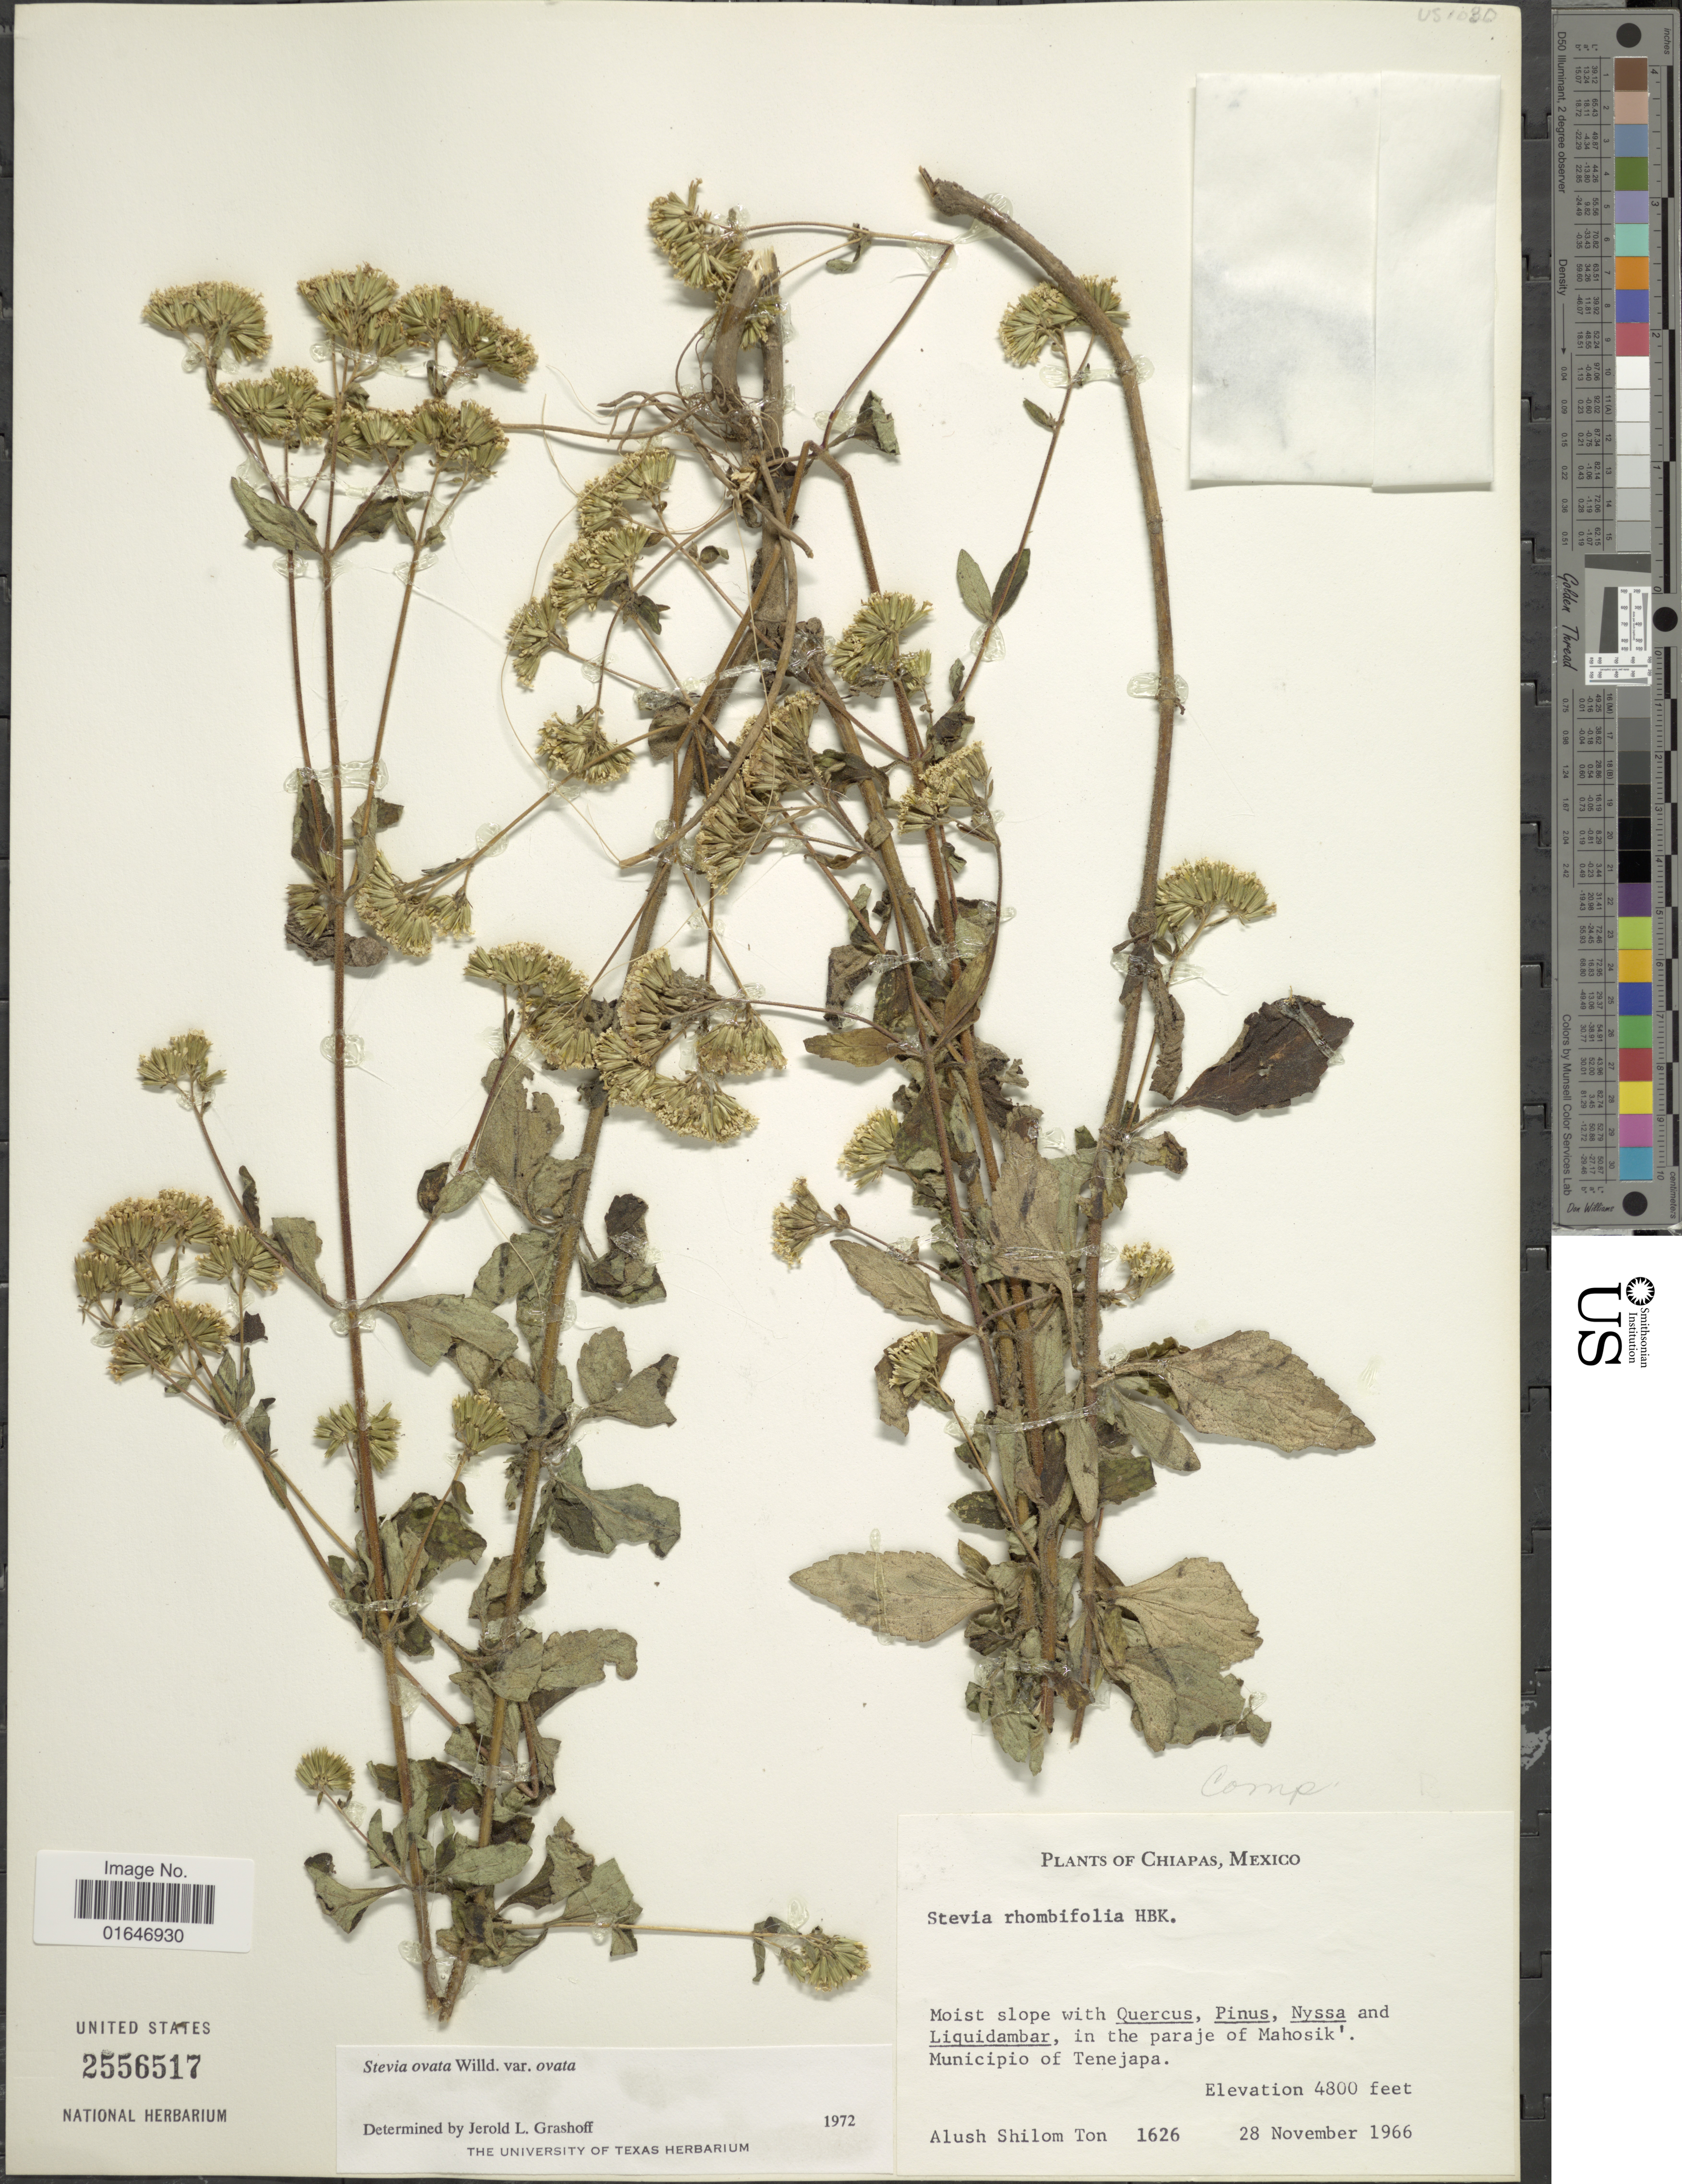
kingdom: Plantae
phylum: Tracheophyta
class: Magnoliopsida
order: Asterales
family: Asteraceae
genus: Stevia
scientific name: Stevia ovata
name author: Willd.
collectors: A. M. Ton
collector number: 1626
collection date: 1966-11-28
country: Mexico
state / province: Chiapas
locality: Moist slope, in the paraje of Mahosik', Municipio of Tenejapa.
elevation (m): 1463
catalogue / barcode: US 2556517